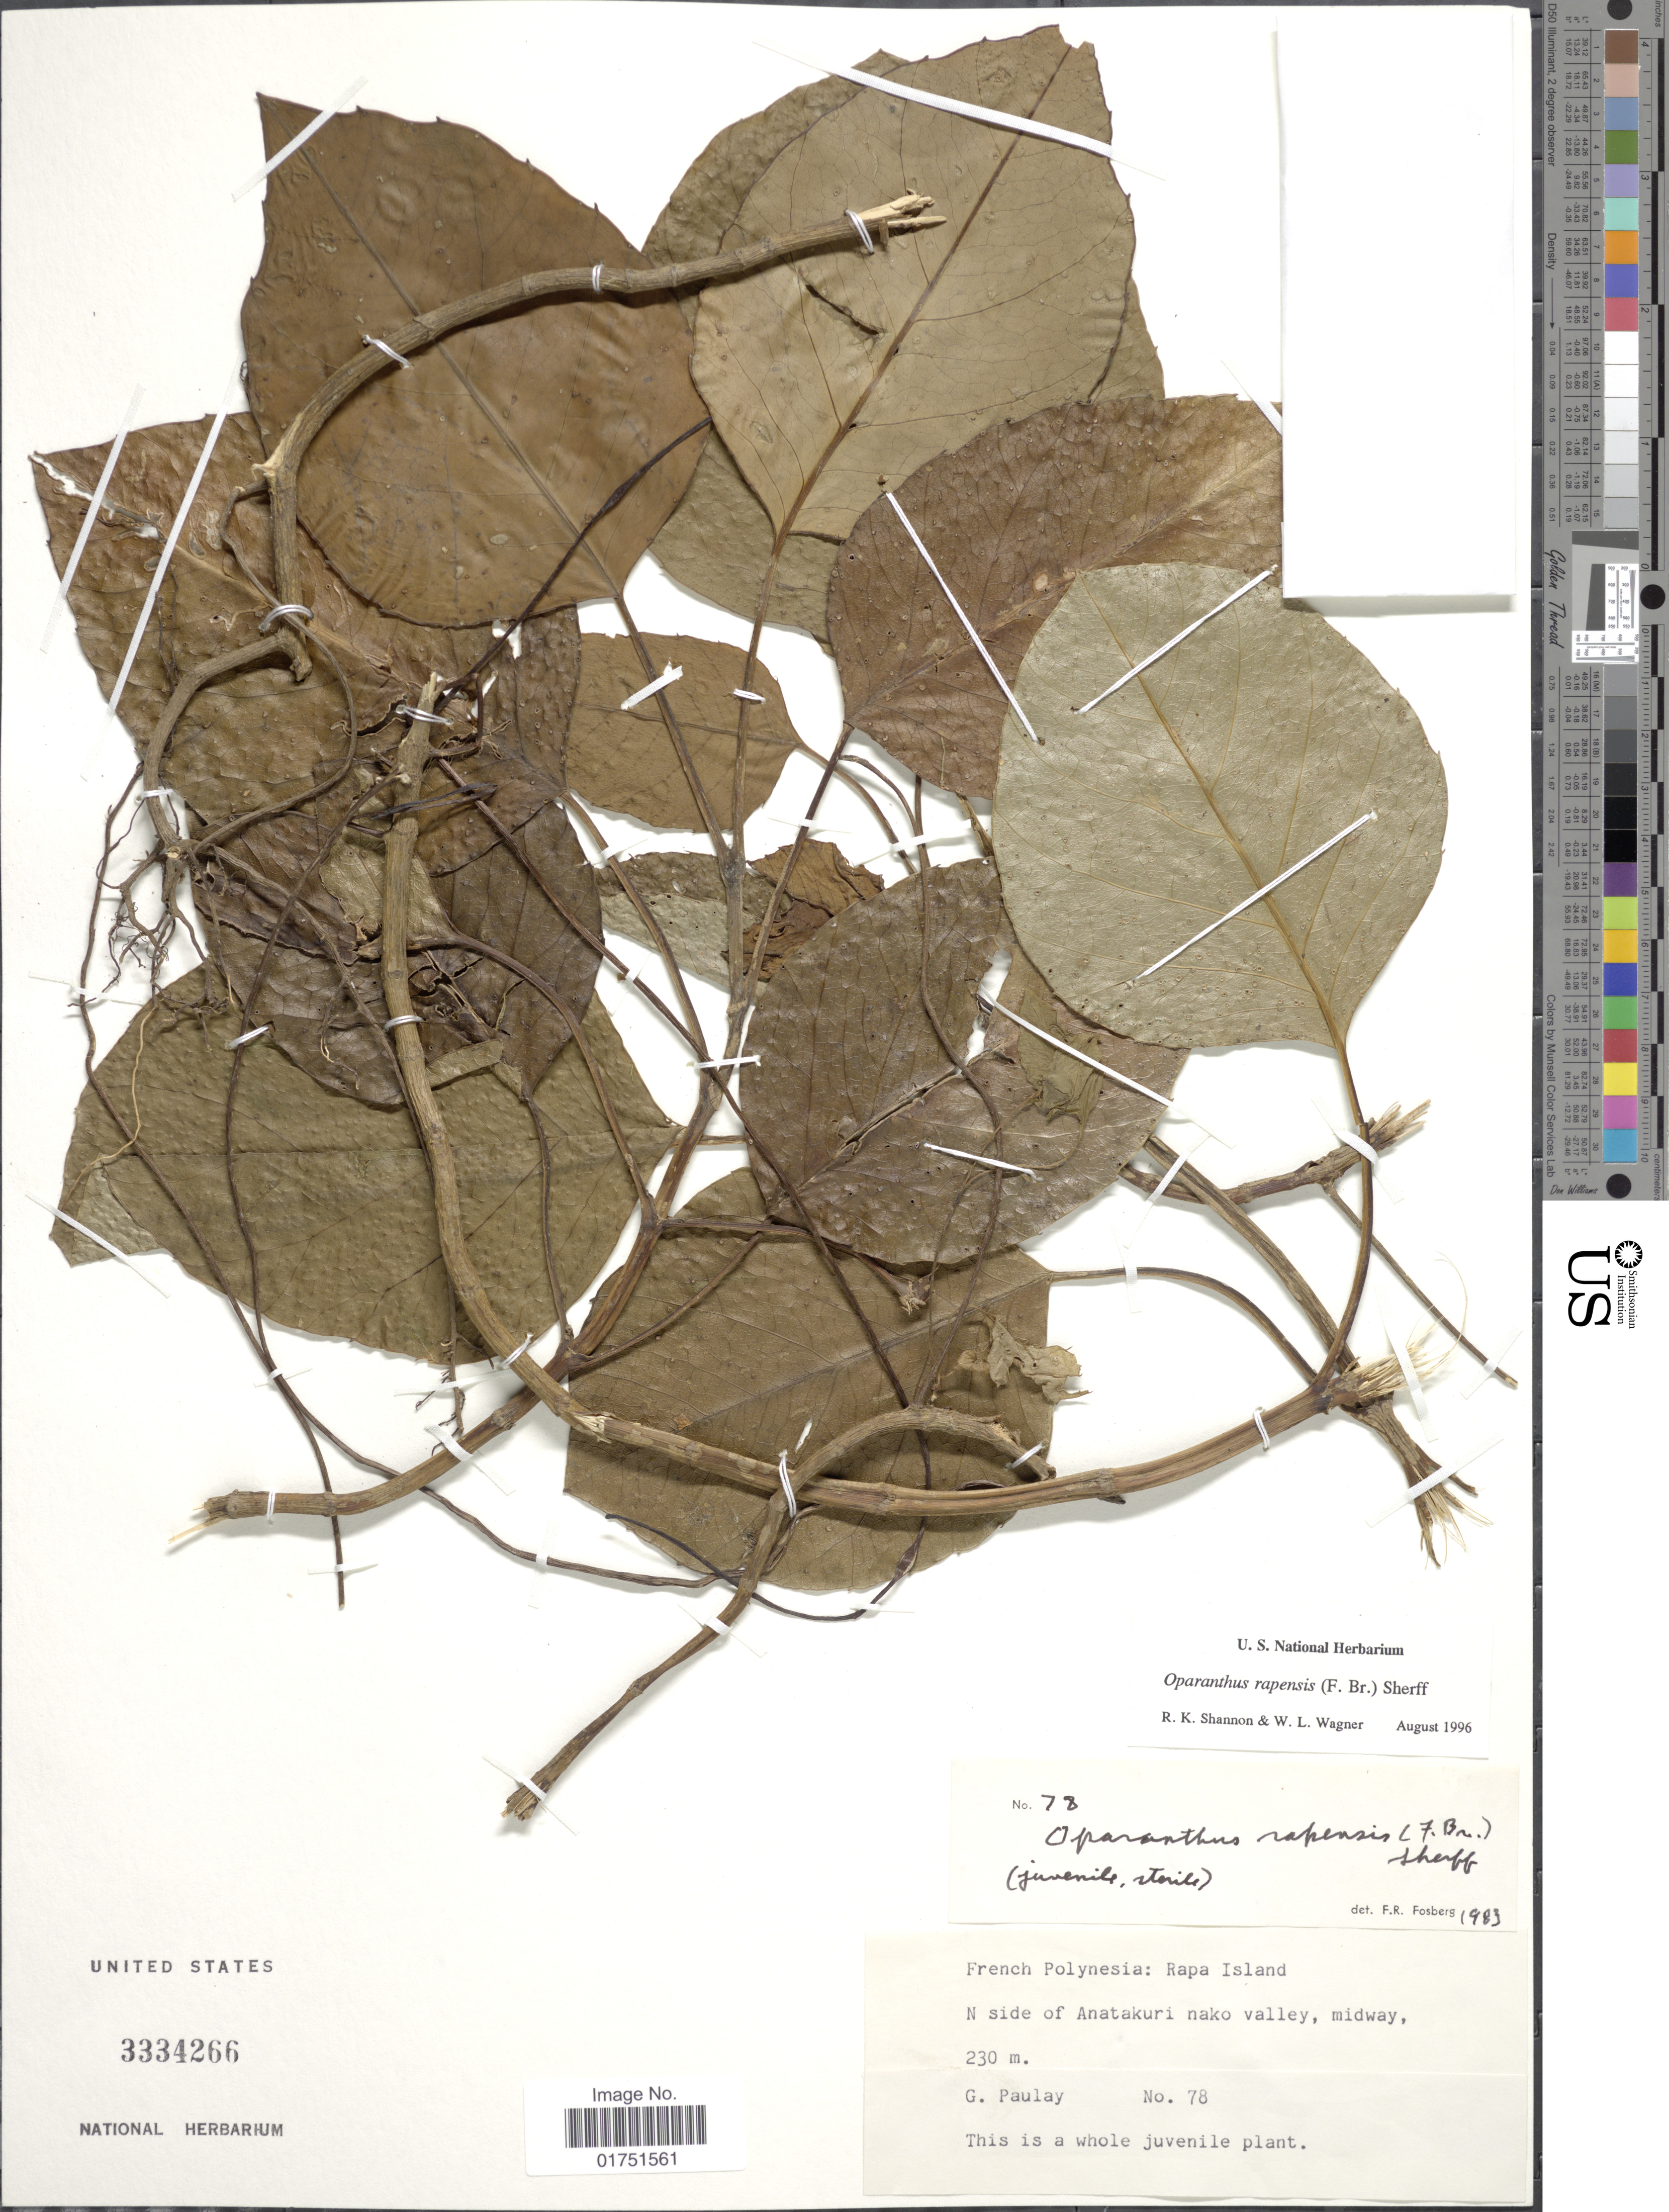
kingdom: Plantae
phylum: Tracheophyta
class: Magnoliopsida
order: Asterales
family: Asteraceae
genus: Oparanthus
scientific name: Oparanthus rapensis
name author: (F. Br.) Sherff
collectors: G. Paulay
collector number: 78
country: French Polynesia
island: Rapa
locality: French Polynesia: Rapa Island. N side of Anatakuri nako valley, midway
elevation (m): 230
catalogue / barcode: US 3334266